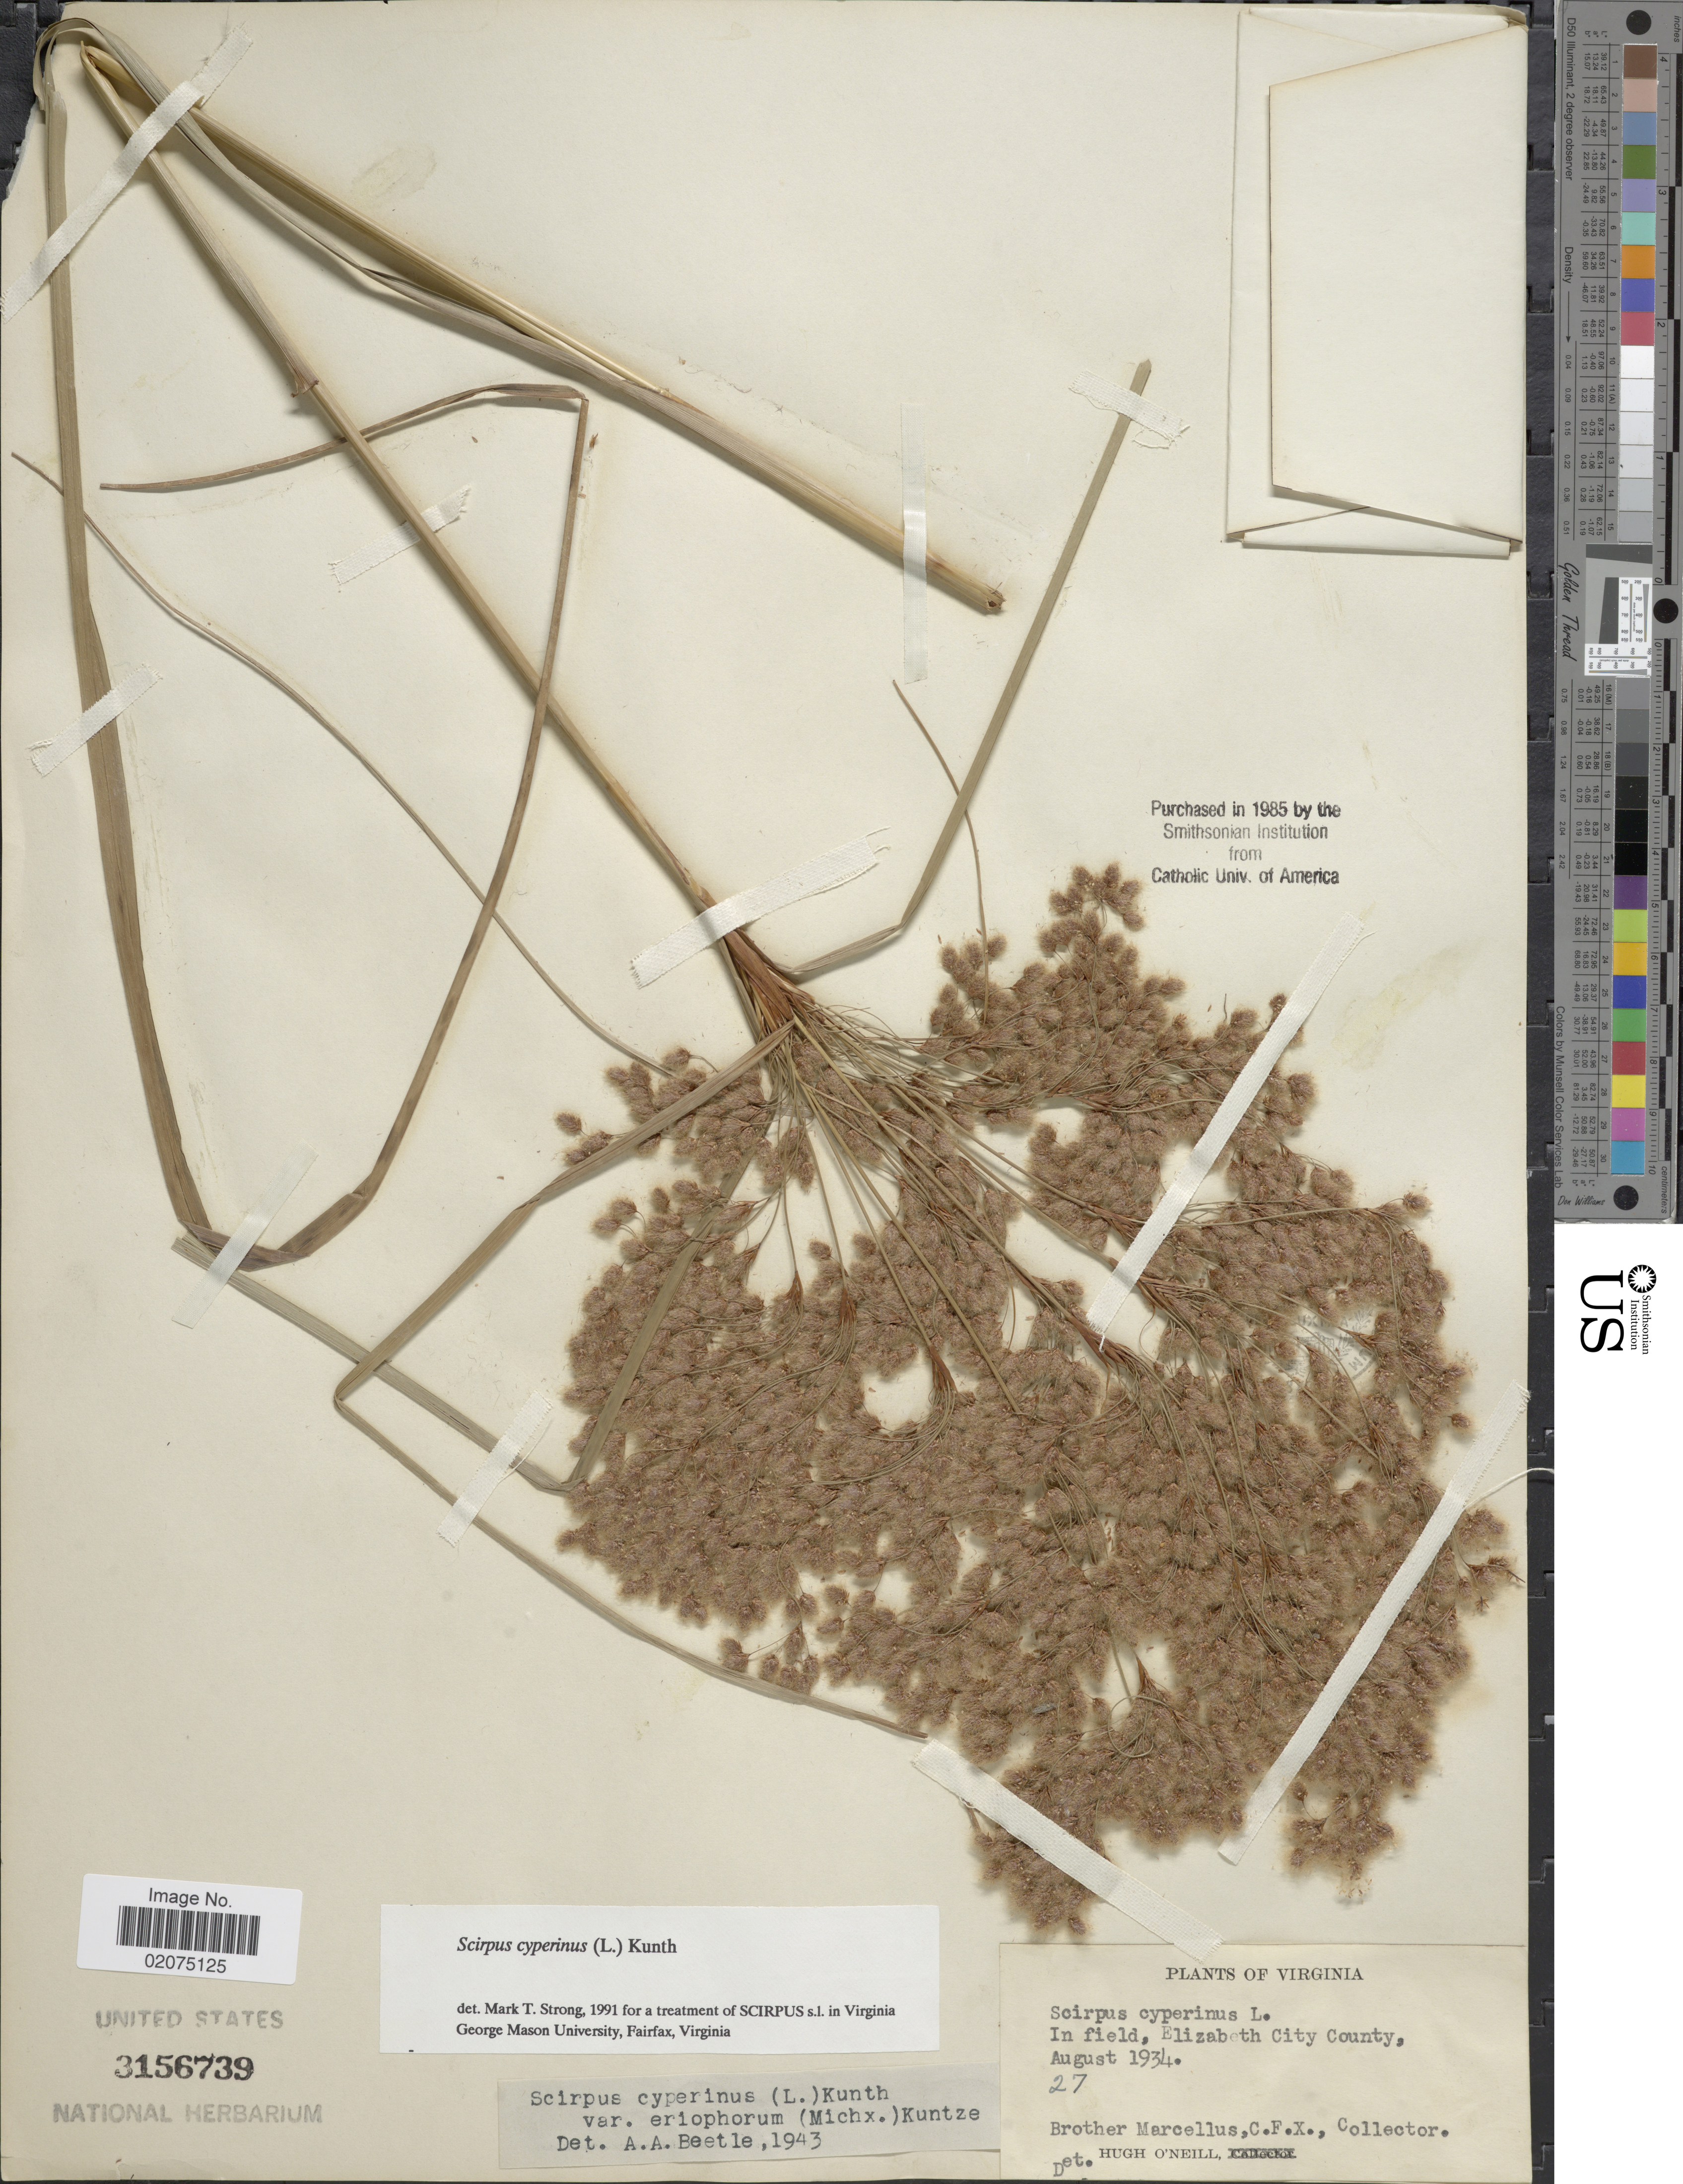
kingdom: Plantae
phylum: Tracheophyta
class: Liliopsida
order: Poales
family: Cyperaceae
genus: Scirpus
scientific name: Scirpus cyperinus (L.) Kunth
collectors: Marcellus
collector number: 27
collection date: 1934-08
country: United States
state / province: Virginia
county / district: City of Hampton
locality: Elizabeth City County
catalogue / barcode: US 3156739